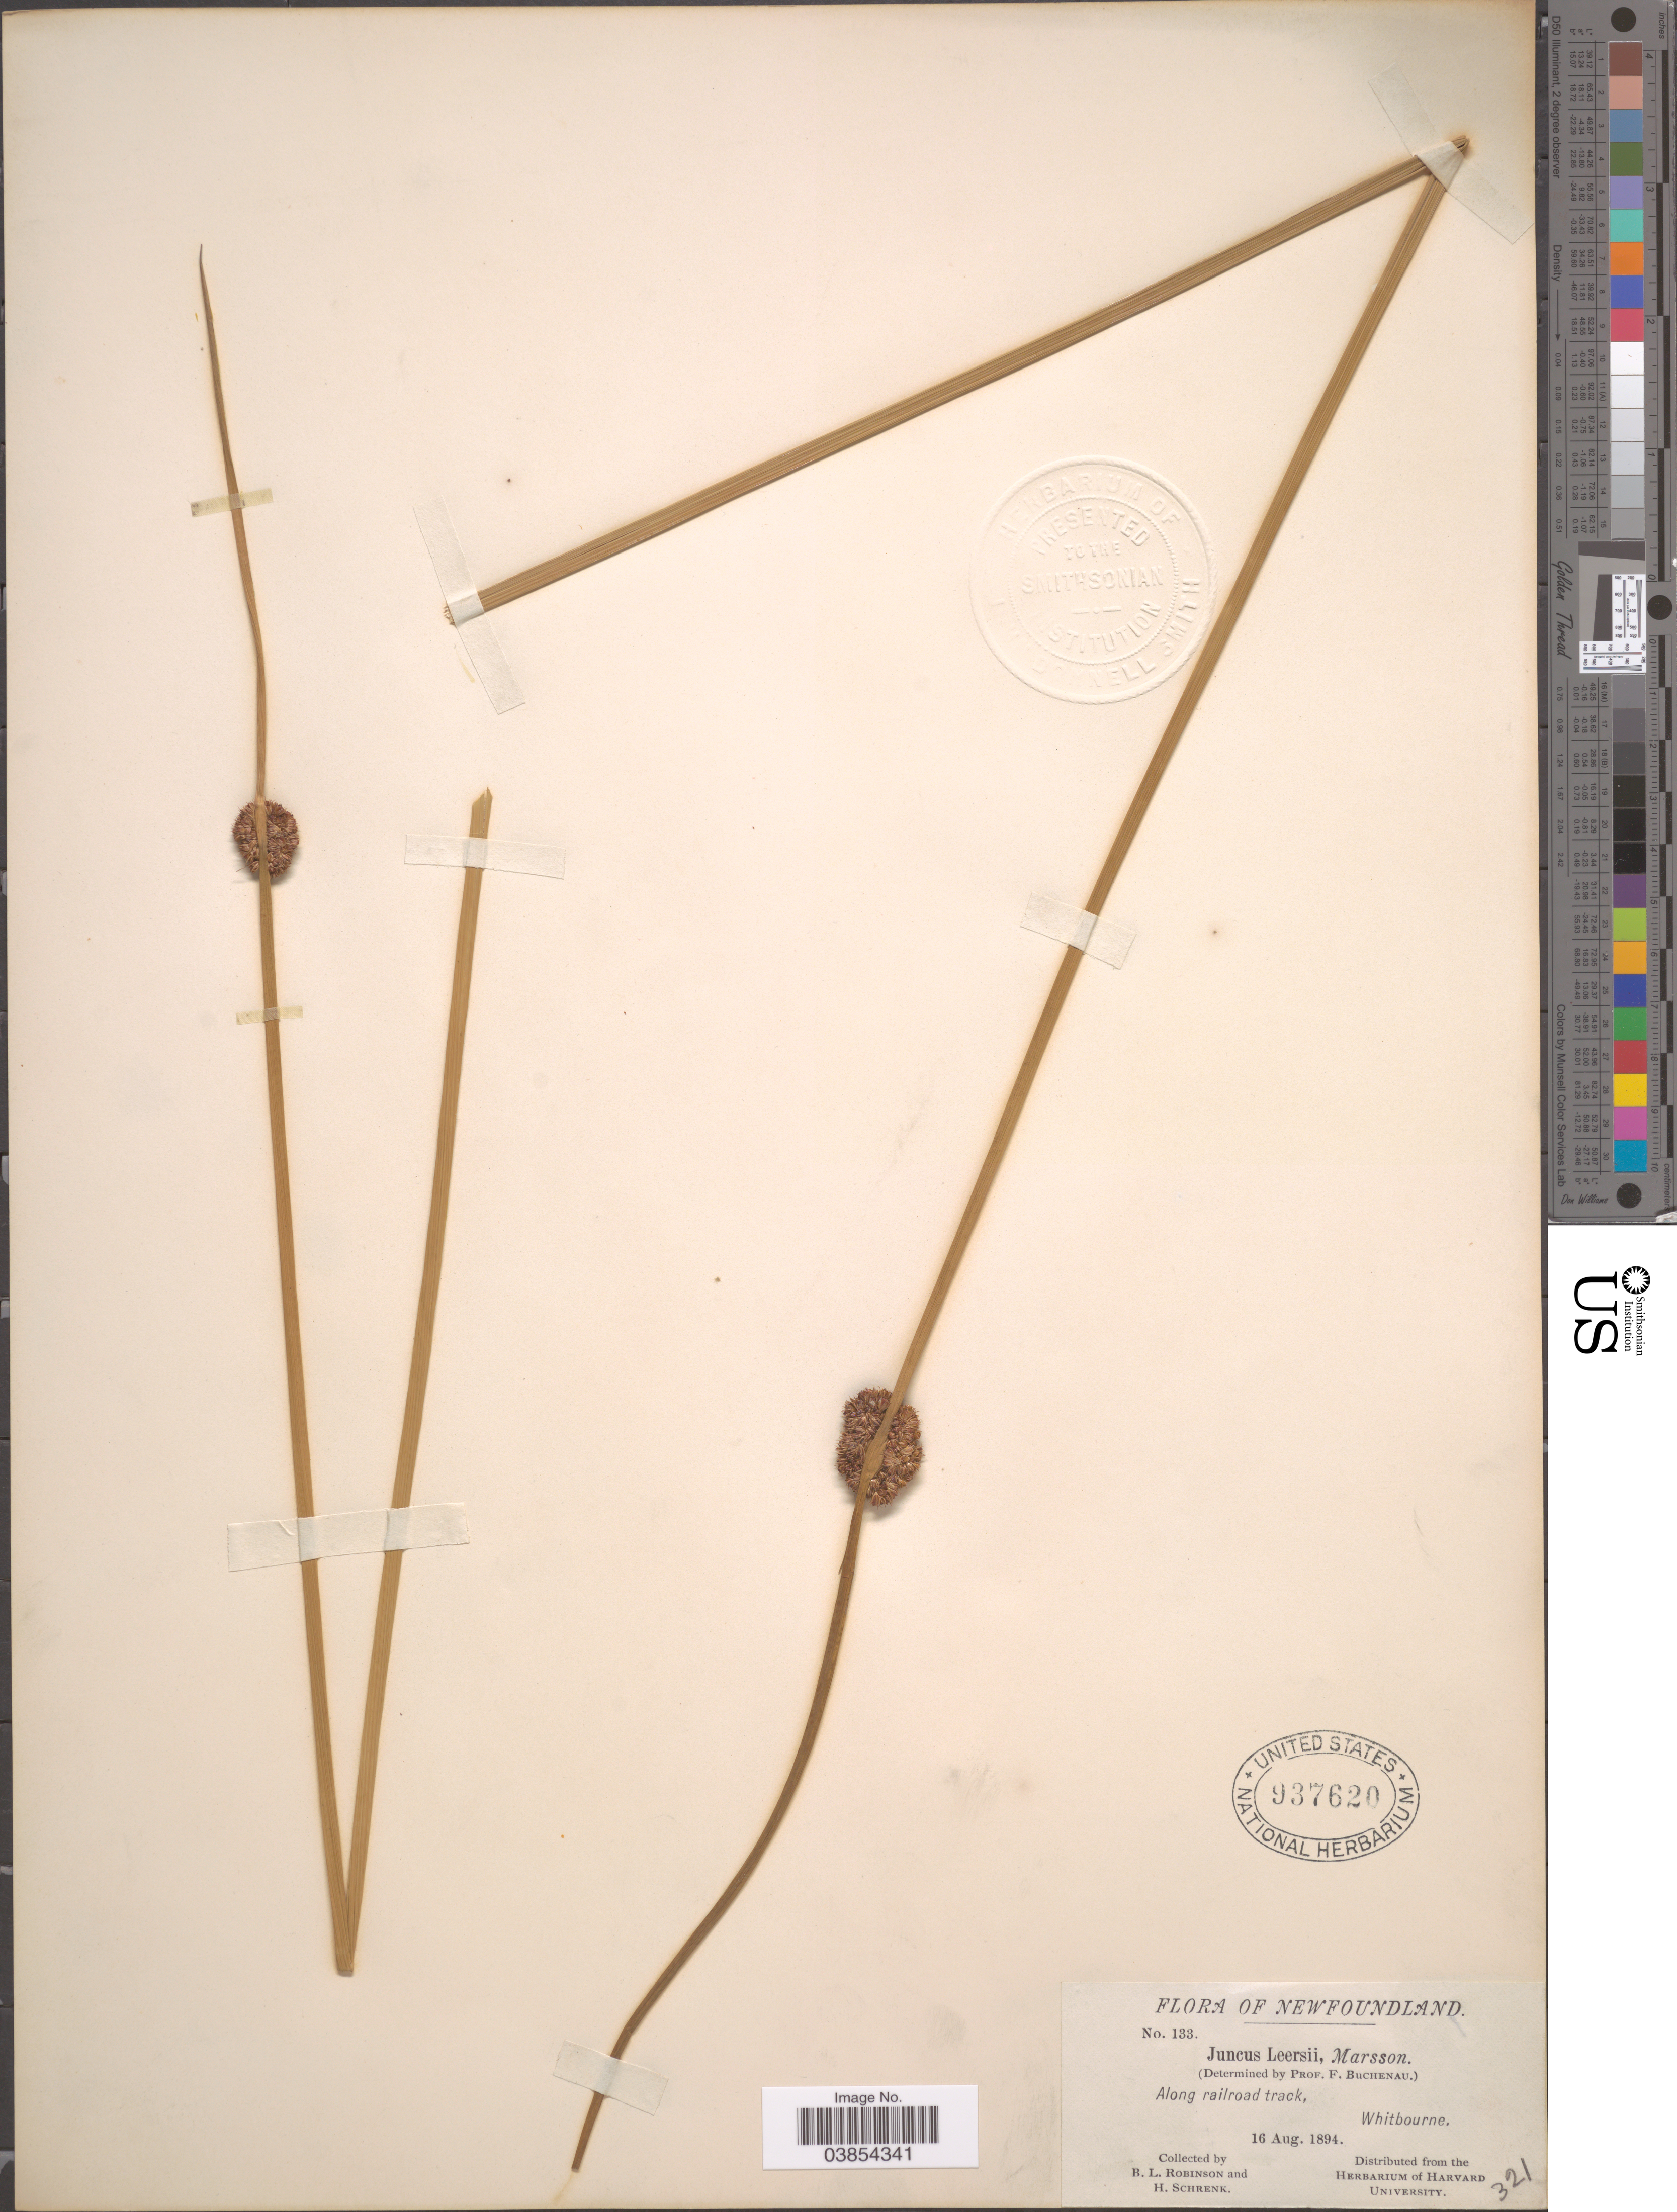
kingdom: Plantae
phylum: Tracheophyta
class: Liliopsida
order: Poales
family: Juncaceae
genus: Juncus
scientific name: Juncus leersii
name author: T. Marsson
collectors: B. L. Robinson & H. Schrenk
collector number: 133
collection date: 1894-08-16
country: Canada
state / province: Newfoundland and Labrador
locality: Along railroad track, Whitbourne.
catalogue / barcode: US 937620